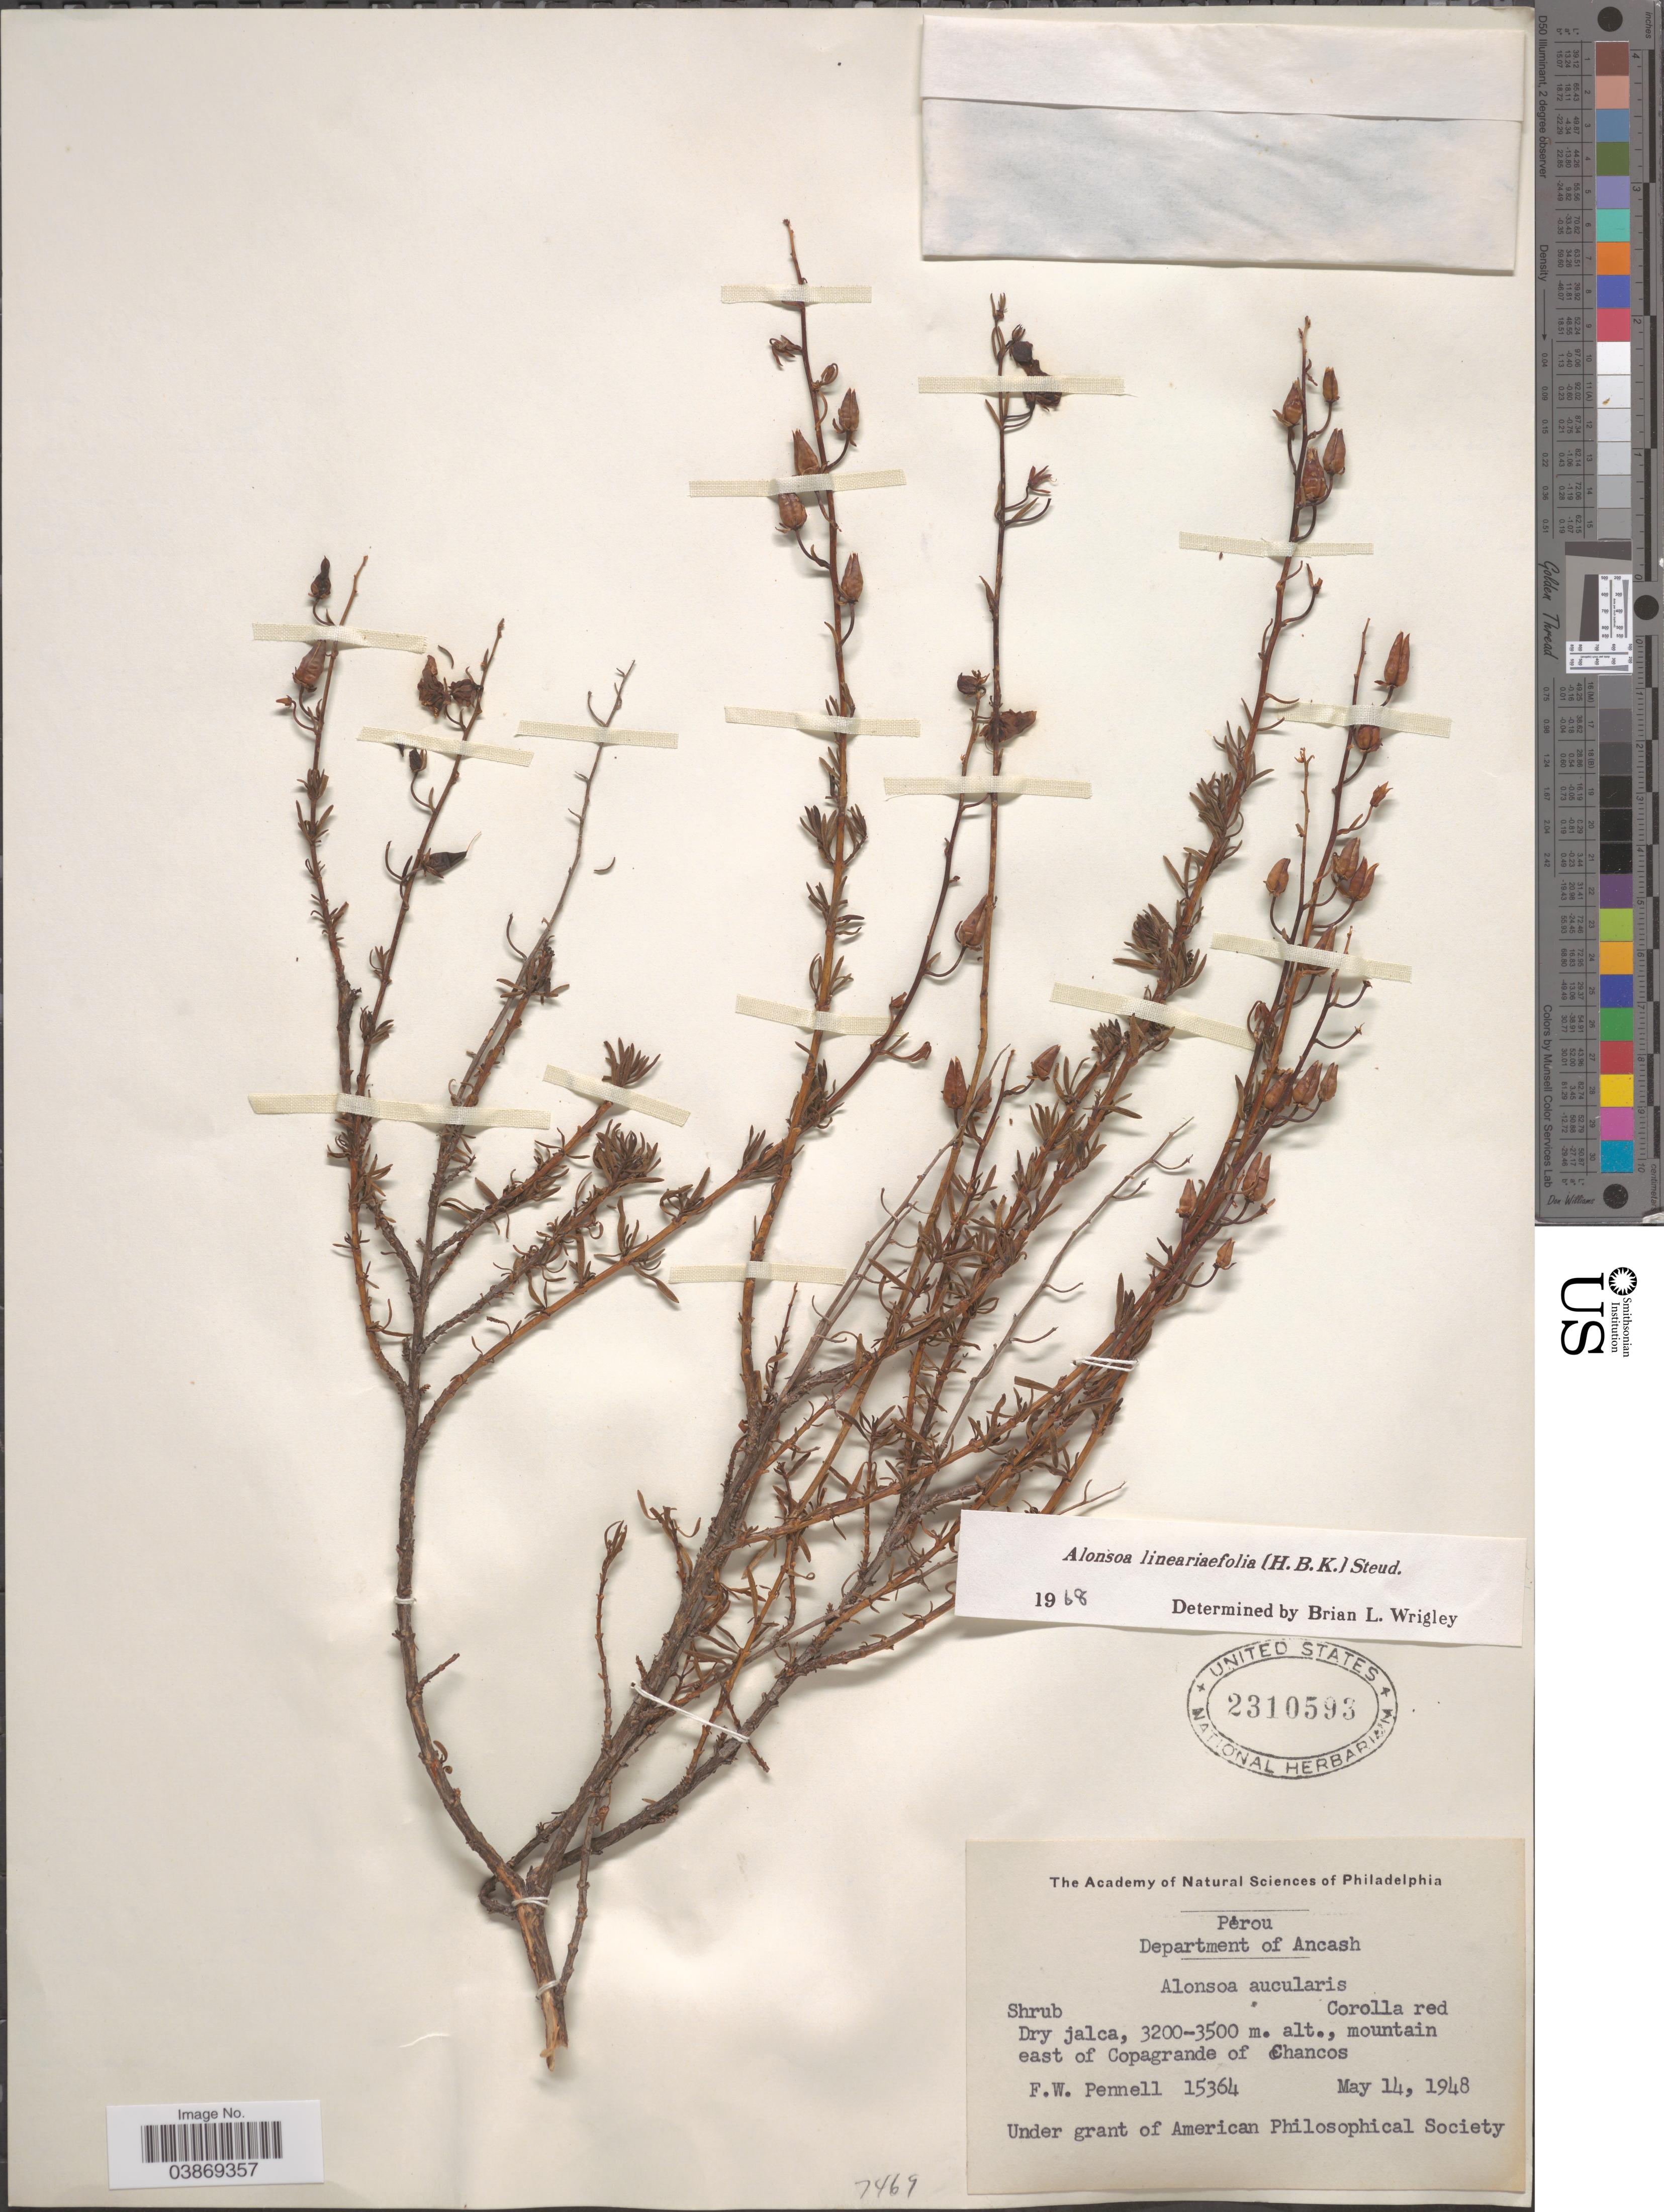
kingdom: Plantae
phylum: Tracheophyta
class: Magnoliopsida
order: Lamiales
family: Scrophulariaceae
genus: Alonsoa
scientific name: Alonsoa linearifolia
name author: Steud.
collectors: F. W. Pennell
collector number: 15364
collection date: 1948-05-14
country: Peru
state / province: Ancash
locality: Department of Ancash. Mountain east of Copagrande of Chancos.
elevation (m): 3200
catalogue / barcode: US 2310593